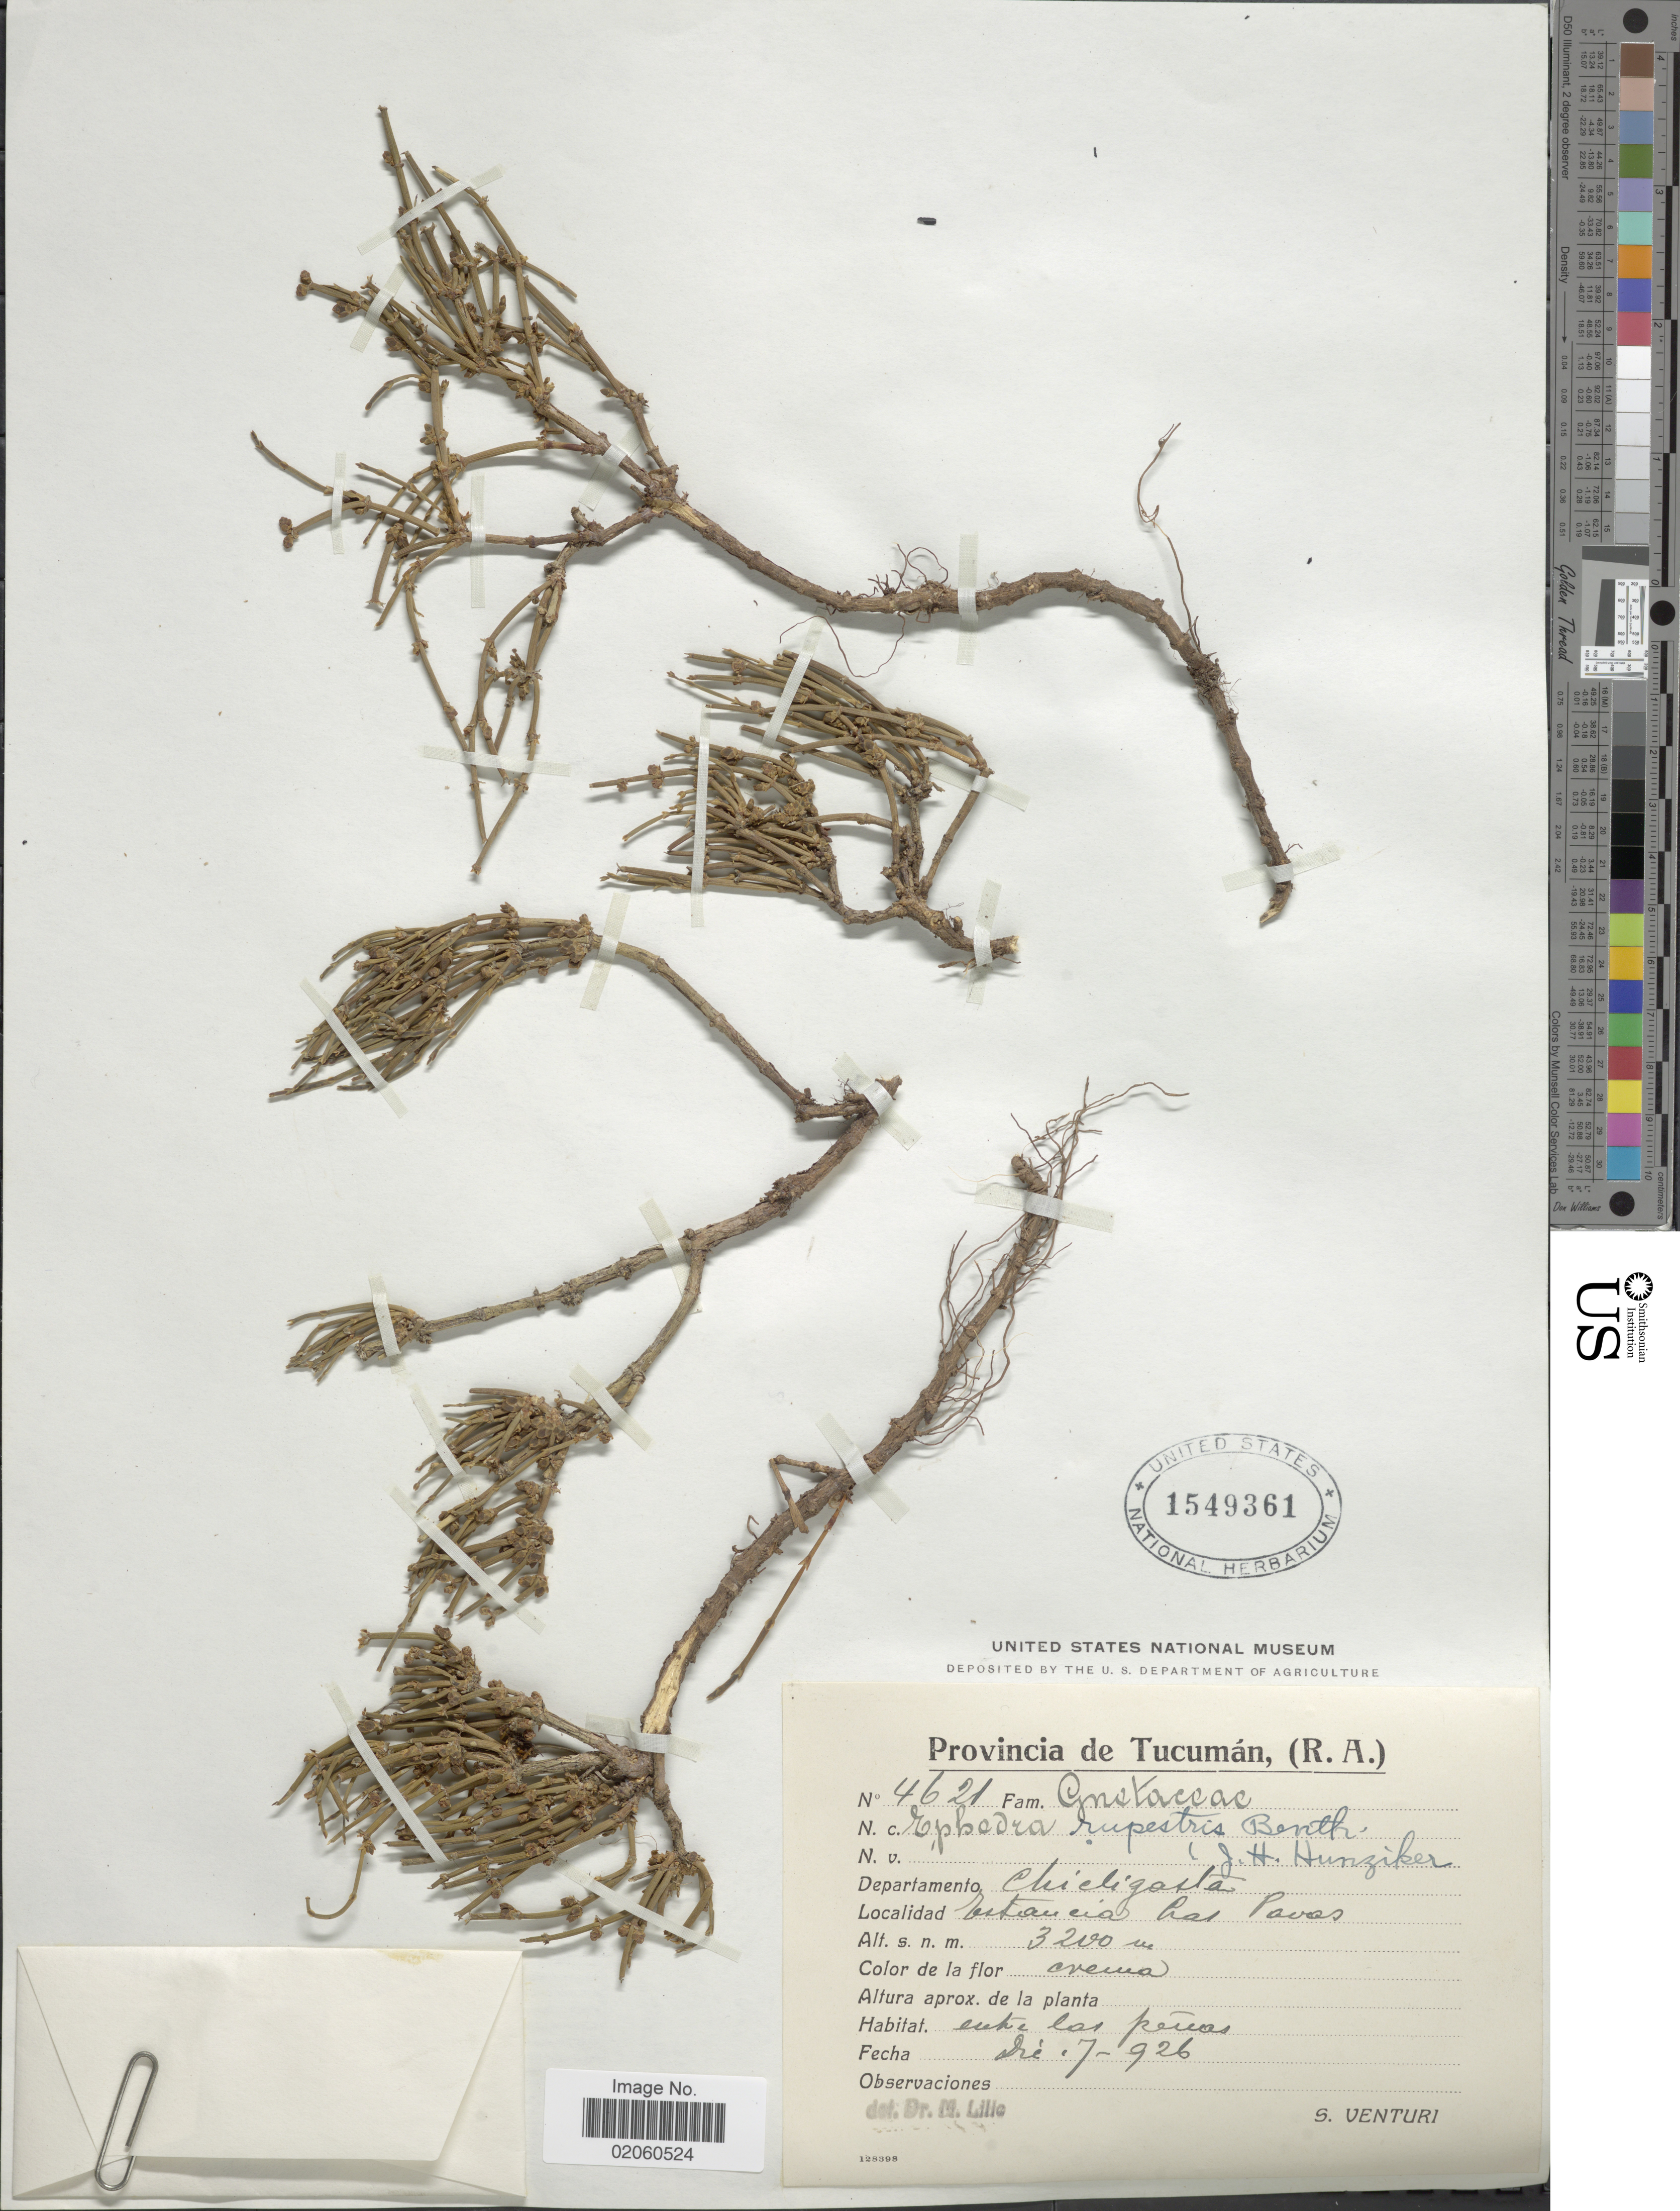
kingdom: Plantae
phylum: Tracheophyta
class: Gnetopsida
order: Ephedrales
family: Ephedraceae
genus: Ephedra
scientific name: Ephedra rupestris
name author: Benth.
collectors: S. Venturi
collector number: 4621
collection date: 1926-12-07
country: Argentina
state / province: Tucuman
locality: (R.A.), Departamento Chicligasta, Estancia Las Pavas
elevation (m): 3200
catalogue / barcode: US 1549361